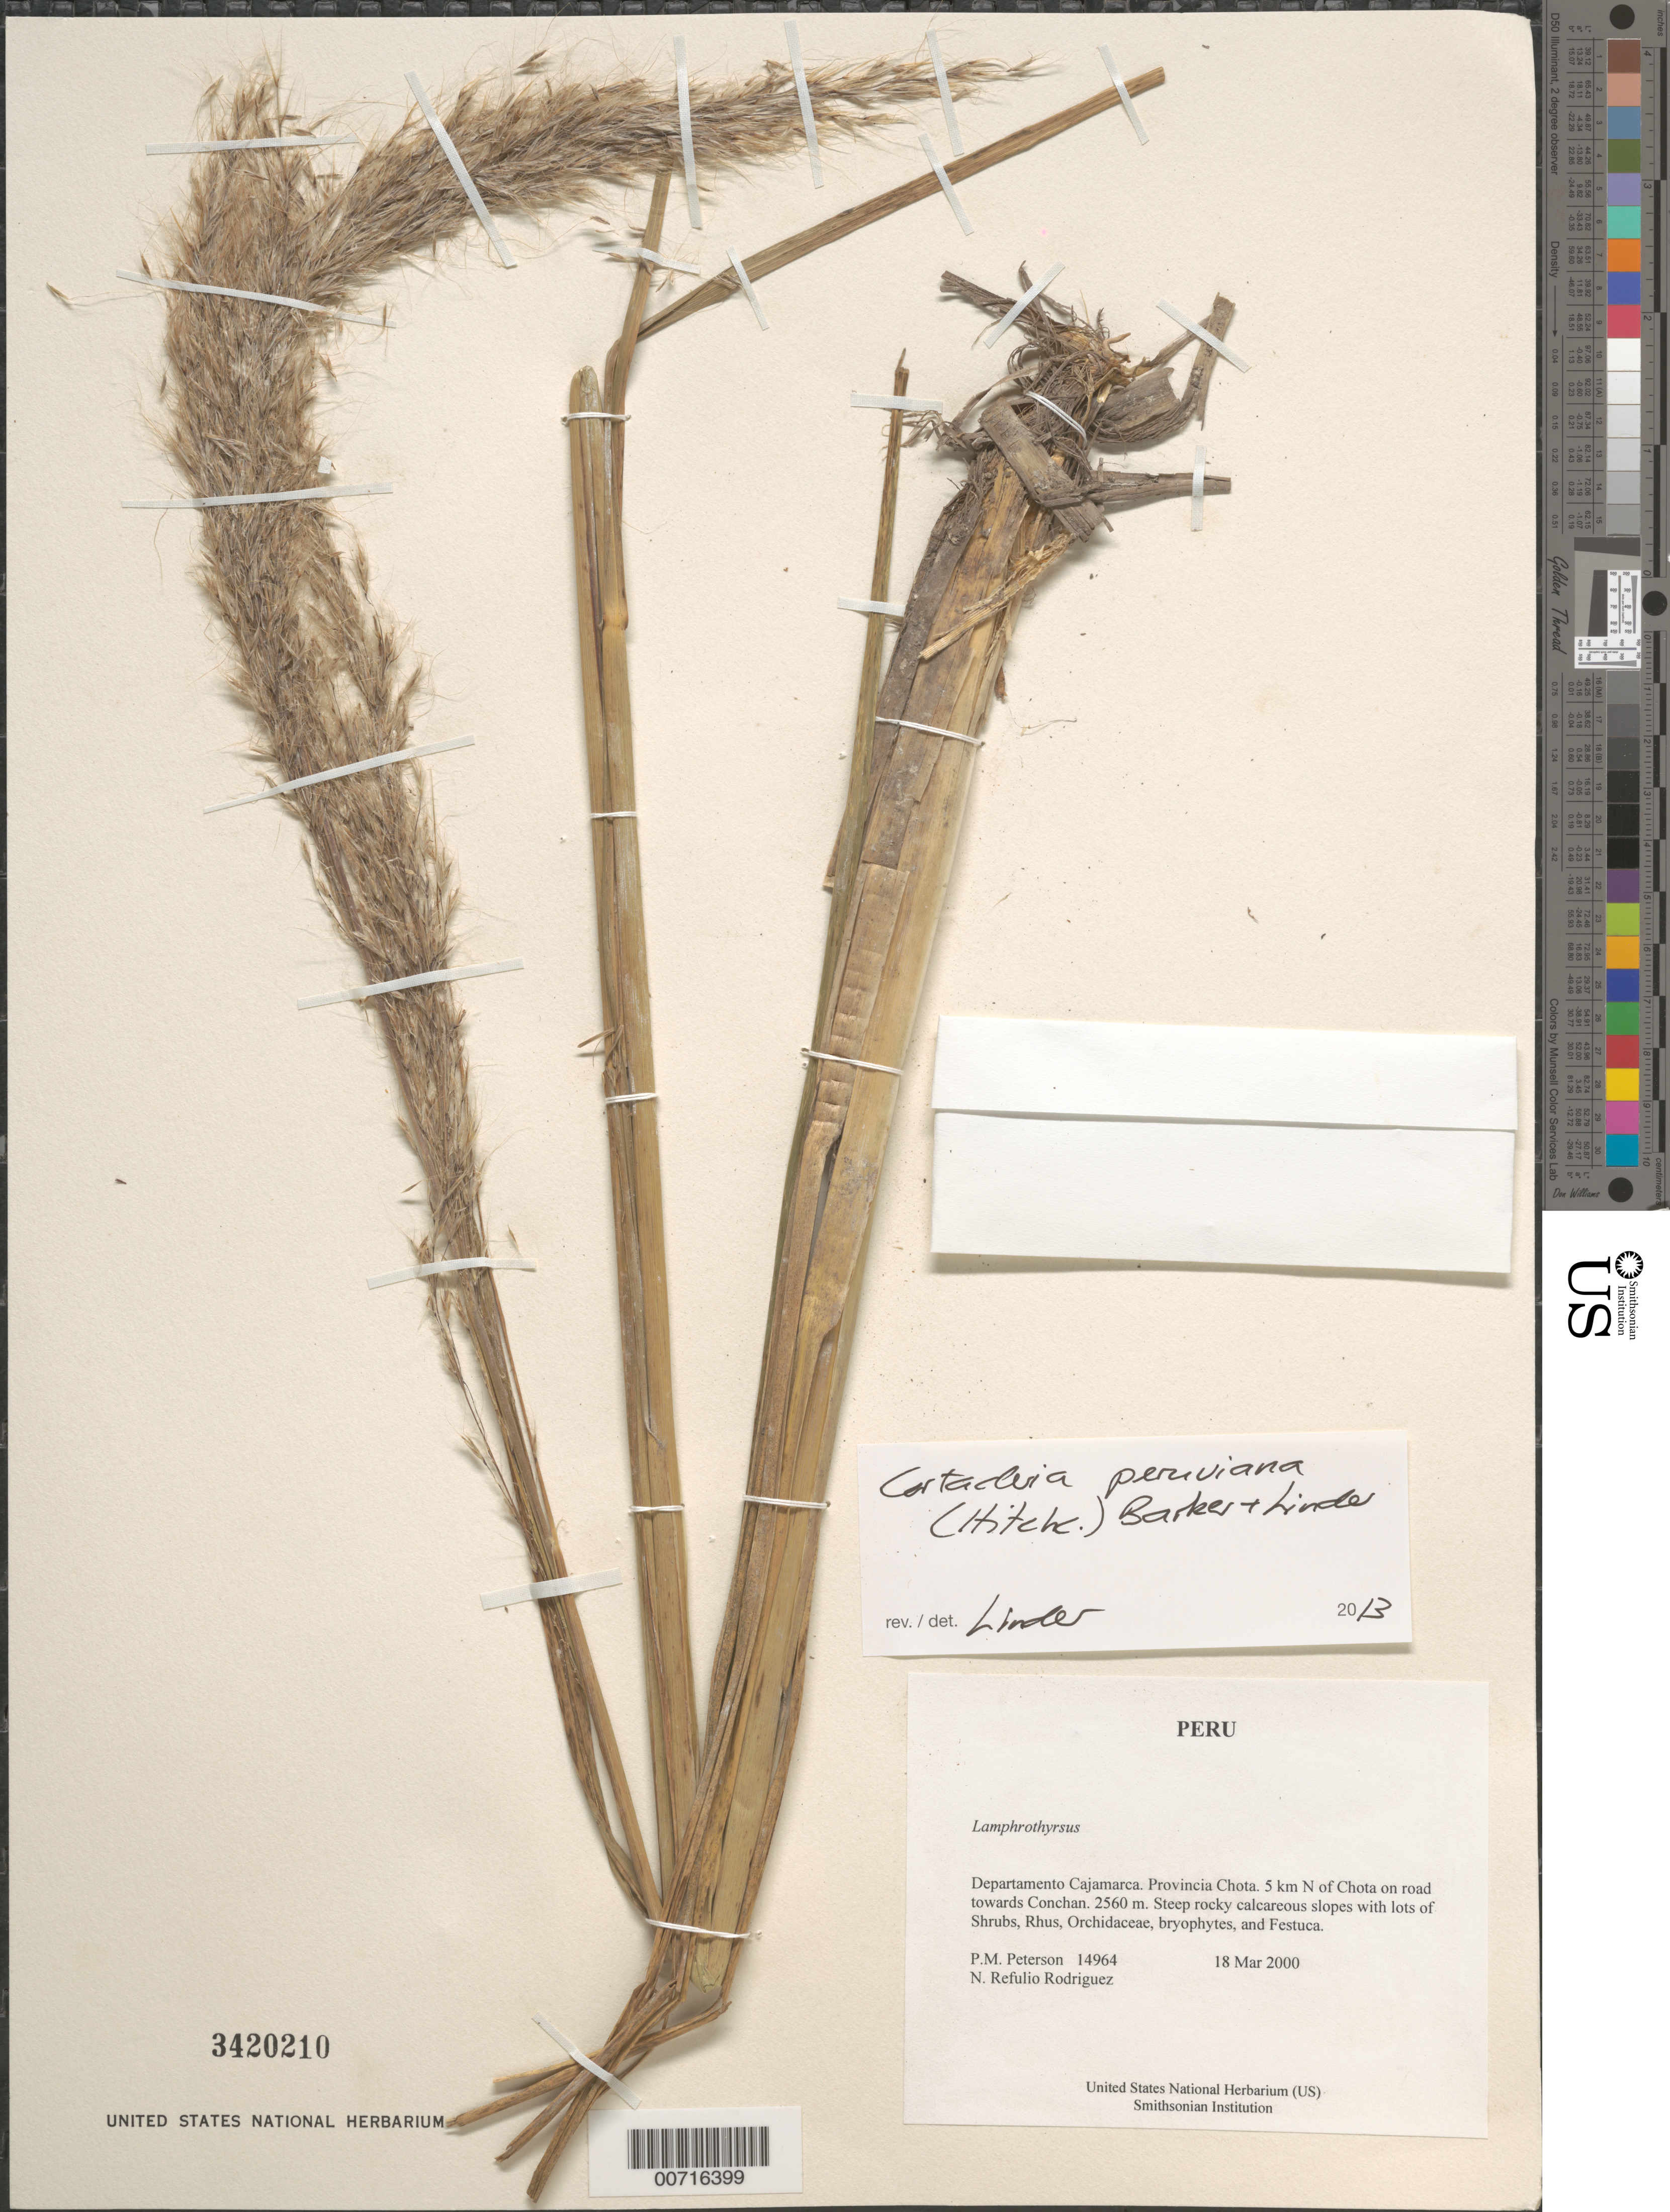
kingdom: Plantae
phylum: Tracheophyta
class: Liliopsida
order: Poales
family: Poaceae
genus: Lamprothyrsus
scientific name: Lamprothyrsus peruvianus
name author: Hitchc.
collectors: P. M. Peterson & N. Refulio-Rodríguez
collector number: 14964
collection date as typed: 18 Mar 2000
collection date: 2000-03-18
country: Peru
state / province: Cajamarca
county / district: Chota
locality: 5 km N of Chota on road towards Conchan.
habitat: Steep rocky calcareous slopes with lots of Shrubs, Rhus, Orchidaceae, bryophytes, and Festuca.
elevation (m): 2560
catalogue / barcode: US 3420210